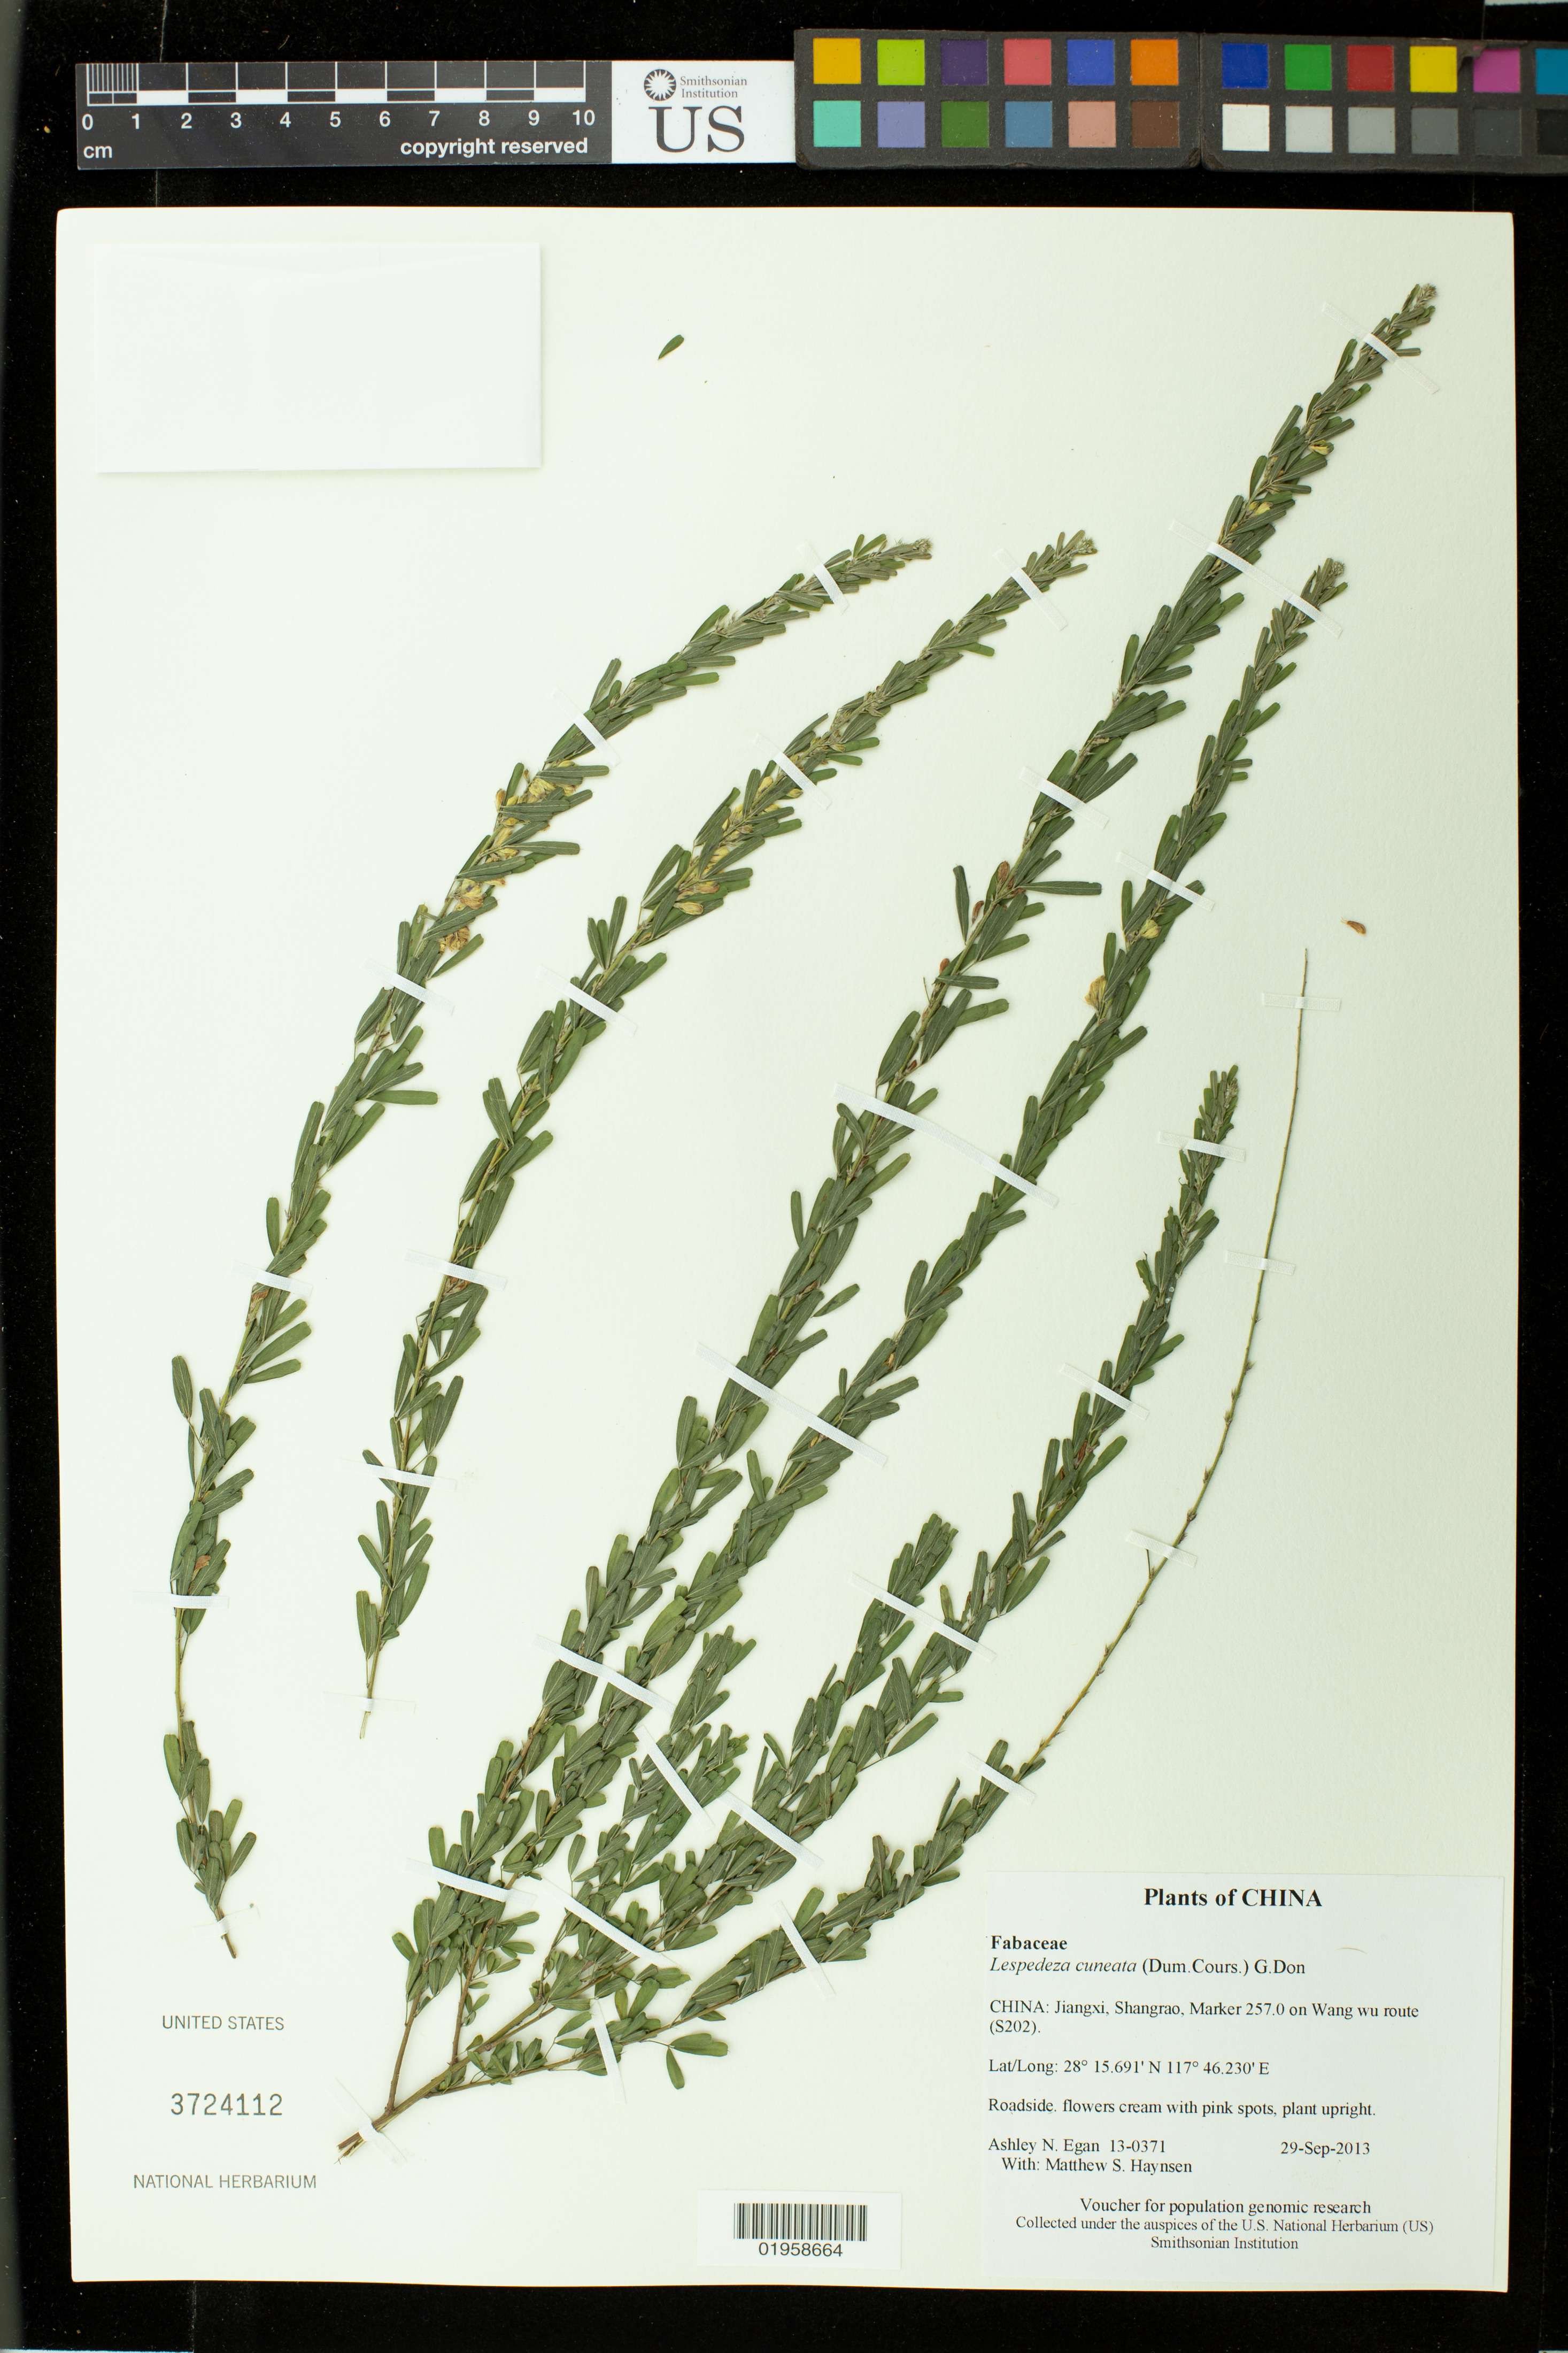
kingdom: Plantae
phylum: Tracheophyta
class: Magnoliopsida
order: Fabales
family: Fabaceae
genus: Lespedeza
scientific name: Lespedeza cuneata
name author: (Dum. Cours.) G. Don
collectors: A. N. Egan & M. Hansen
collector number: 13-0371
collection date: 2013-09-29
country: China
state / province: Jiangxi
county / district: Shangrao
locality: Marker 257.0 on Wang wu route (S202)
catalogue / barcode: US 3724112